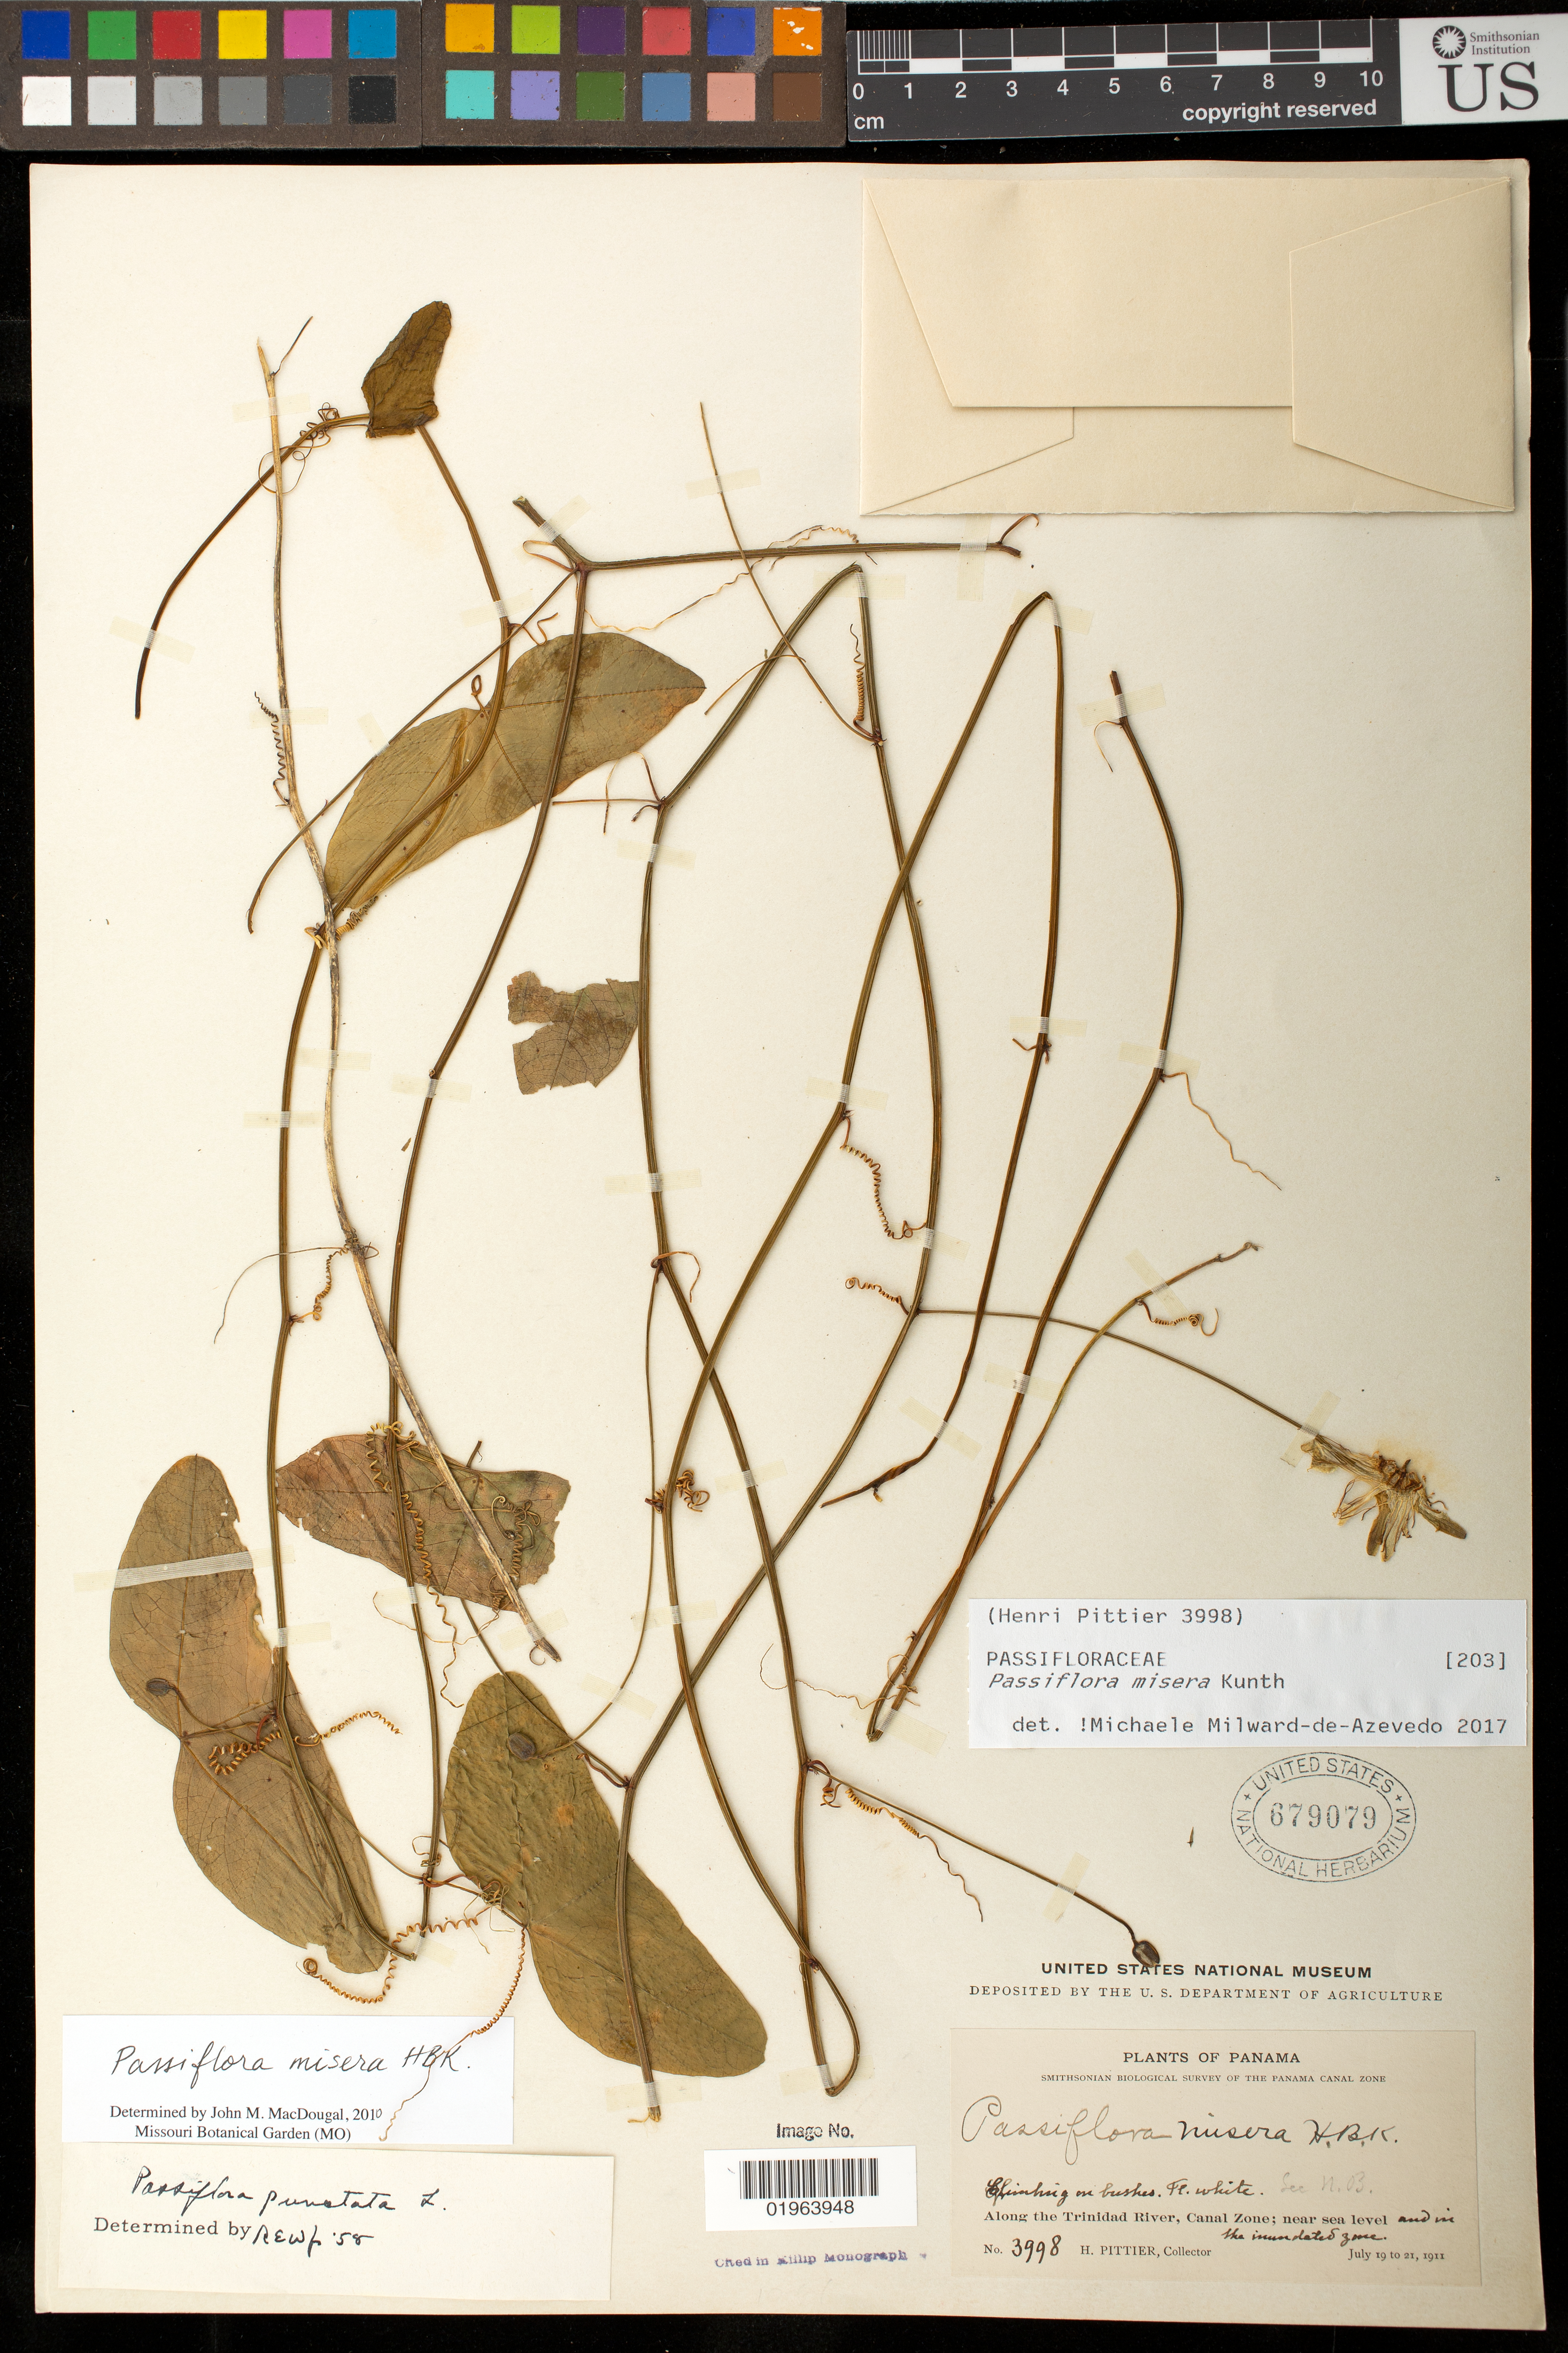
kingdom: Plantae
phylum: Tracheophyta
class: Magnoliopsida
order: Malpighiales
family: Passifloraceae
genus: Passiflora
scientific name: Passiflora misera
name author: Kunth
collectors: H. F. Pittier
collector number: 3998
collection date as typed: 19 Jul 1911 to 21 Jul 1911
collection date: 1911-07-19/1911-07-21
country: Panama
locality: Along the Trinidad River, Canal Zone; near sea level.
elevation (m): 0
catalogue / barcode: US 679079